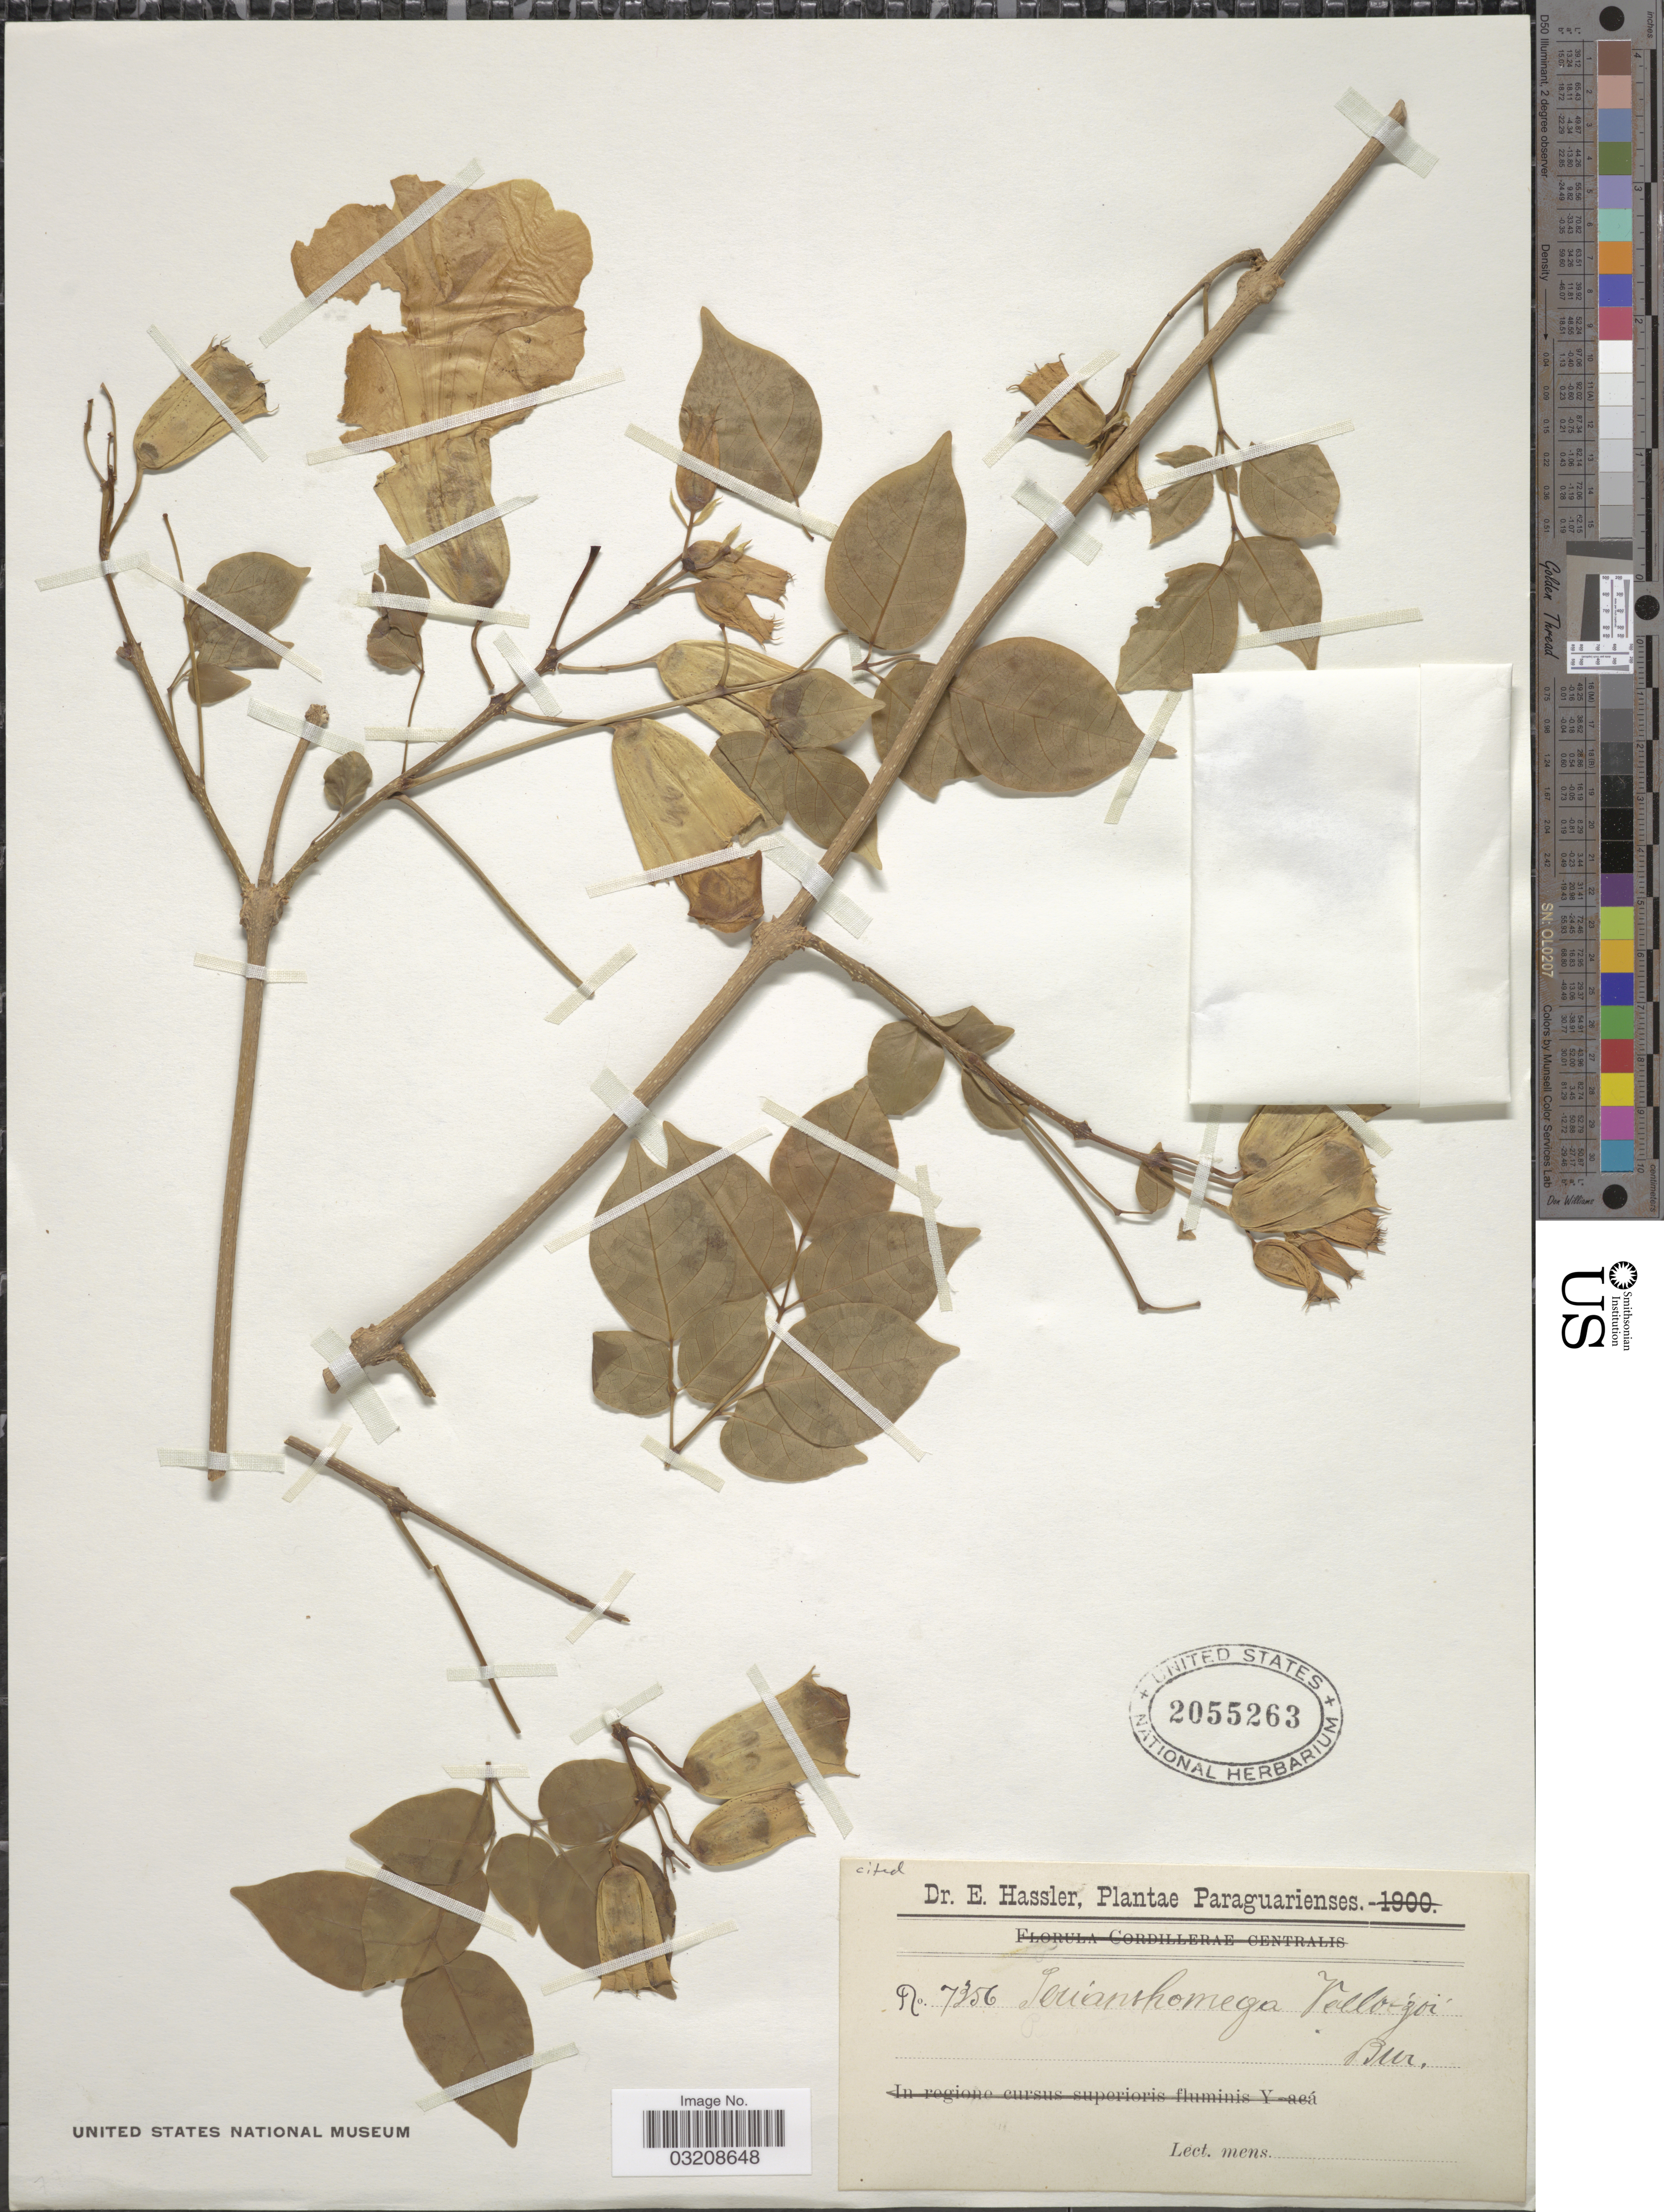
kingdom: Plantae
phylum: Tracheophyta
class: Magnoliopsida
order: Lamiales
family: Bignoniaceae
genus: Perianthomega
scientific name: Perianthomega vellozoi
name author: Bureau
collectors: E. Hassler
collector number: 7356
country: Paraguay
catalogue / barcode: US 2055263